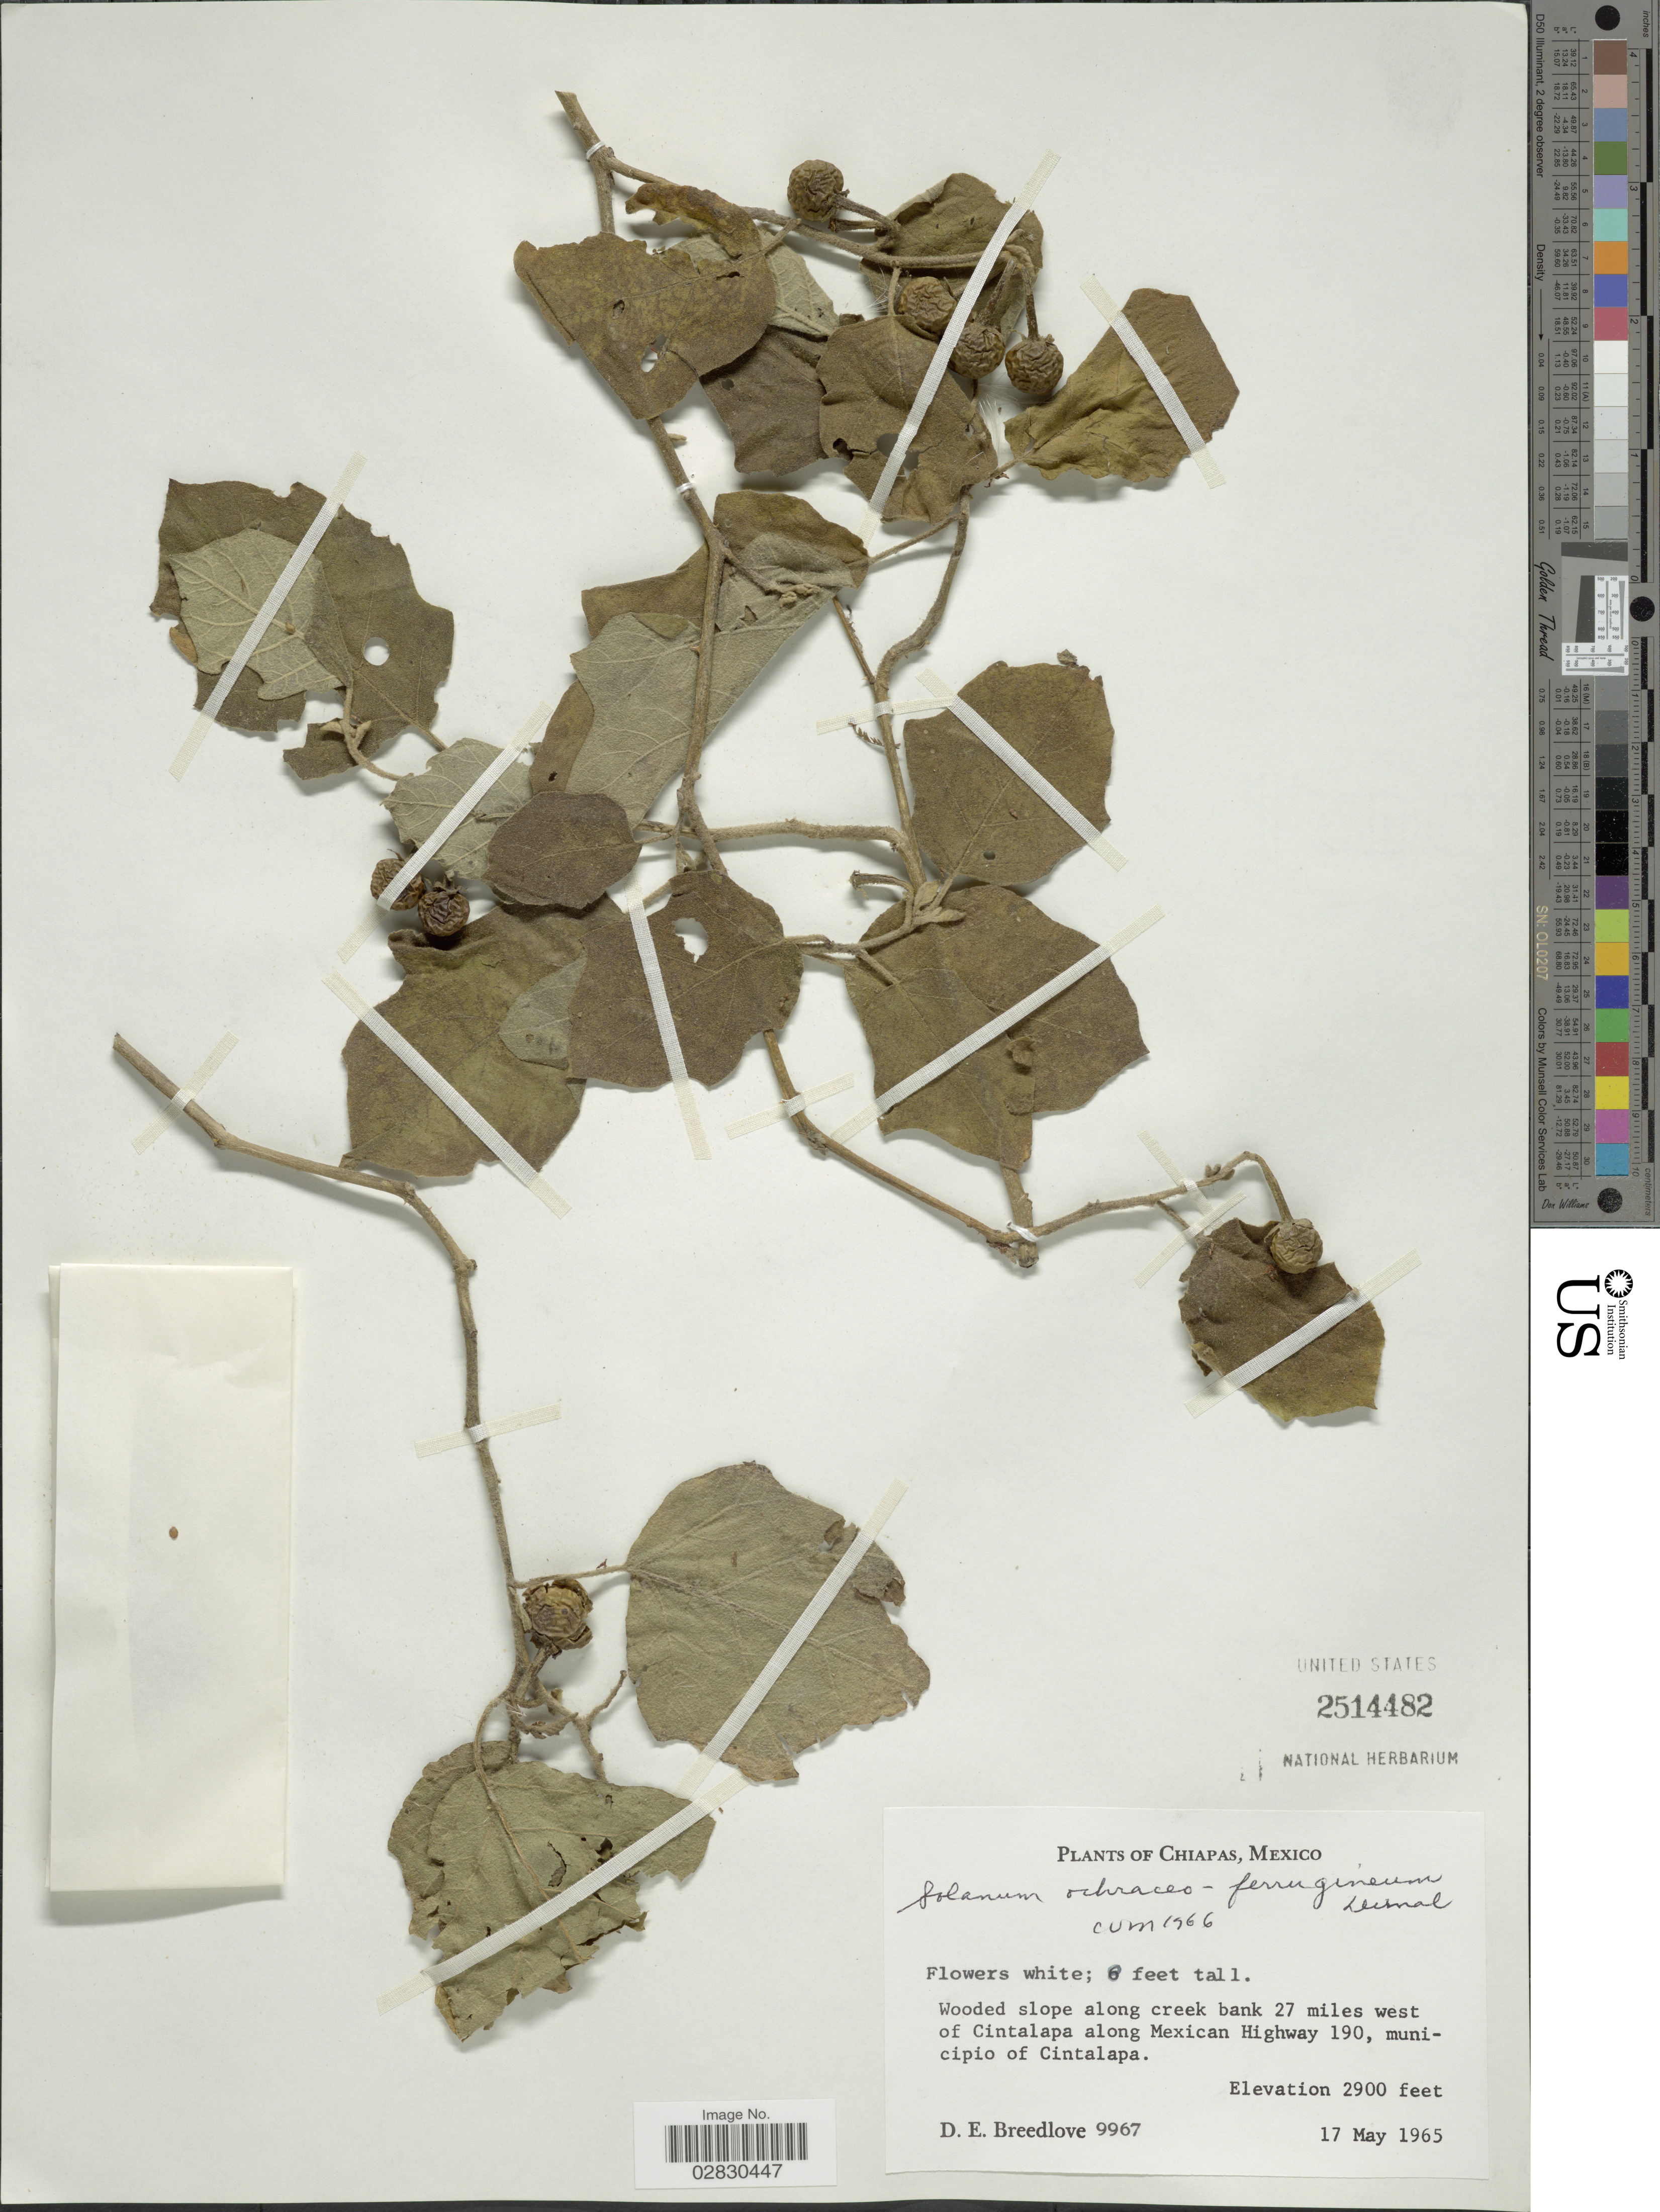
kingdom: Plantae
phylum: Tracheophyta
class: Magnoliopsida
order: Solanales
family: Solanaceae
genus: Solanum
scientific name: Solanum ochraceo-ferrugineum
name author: (Dunal) Fernald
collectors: D. E. Breedlove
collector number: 9967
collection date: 1965-05-17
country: Mexico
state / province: Chiapas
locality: Wooded slope along creek bank 27 miles west of Cintalapa along Mexican Highway 190, municipio of Cintalapa.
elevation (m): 884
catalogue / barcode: US 2514482